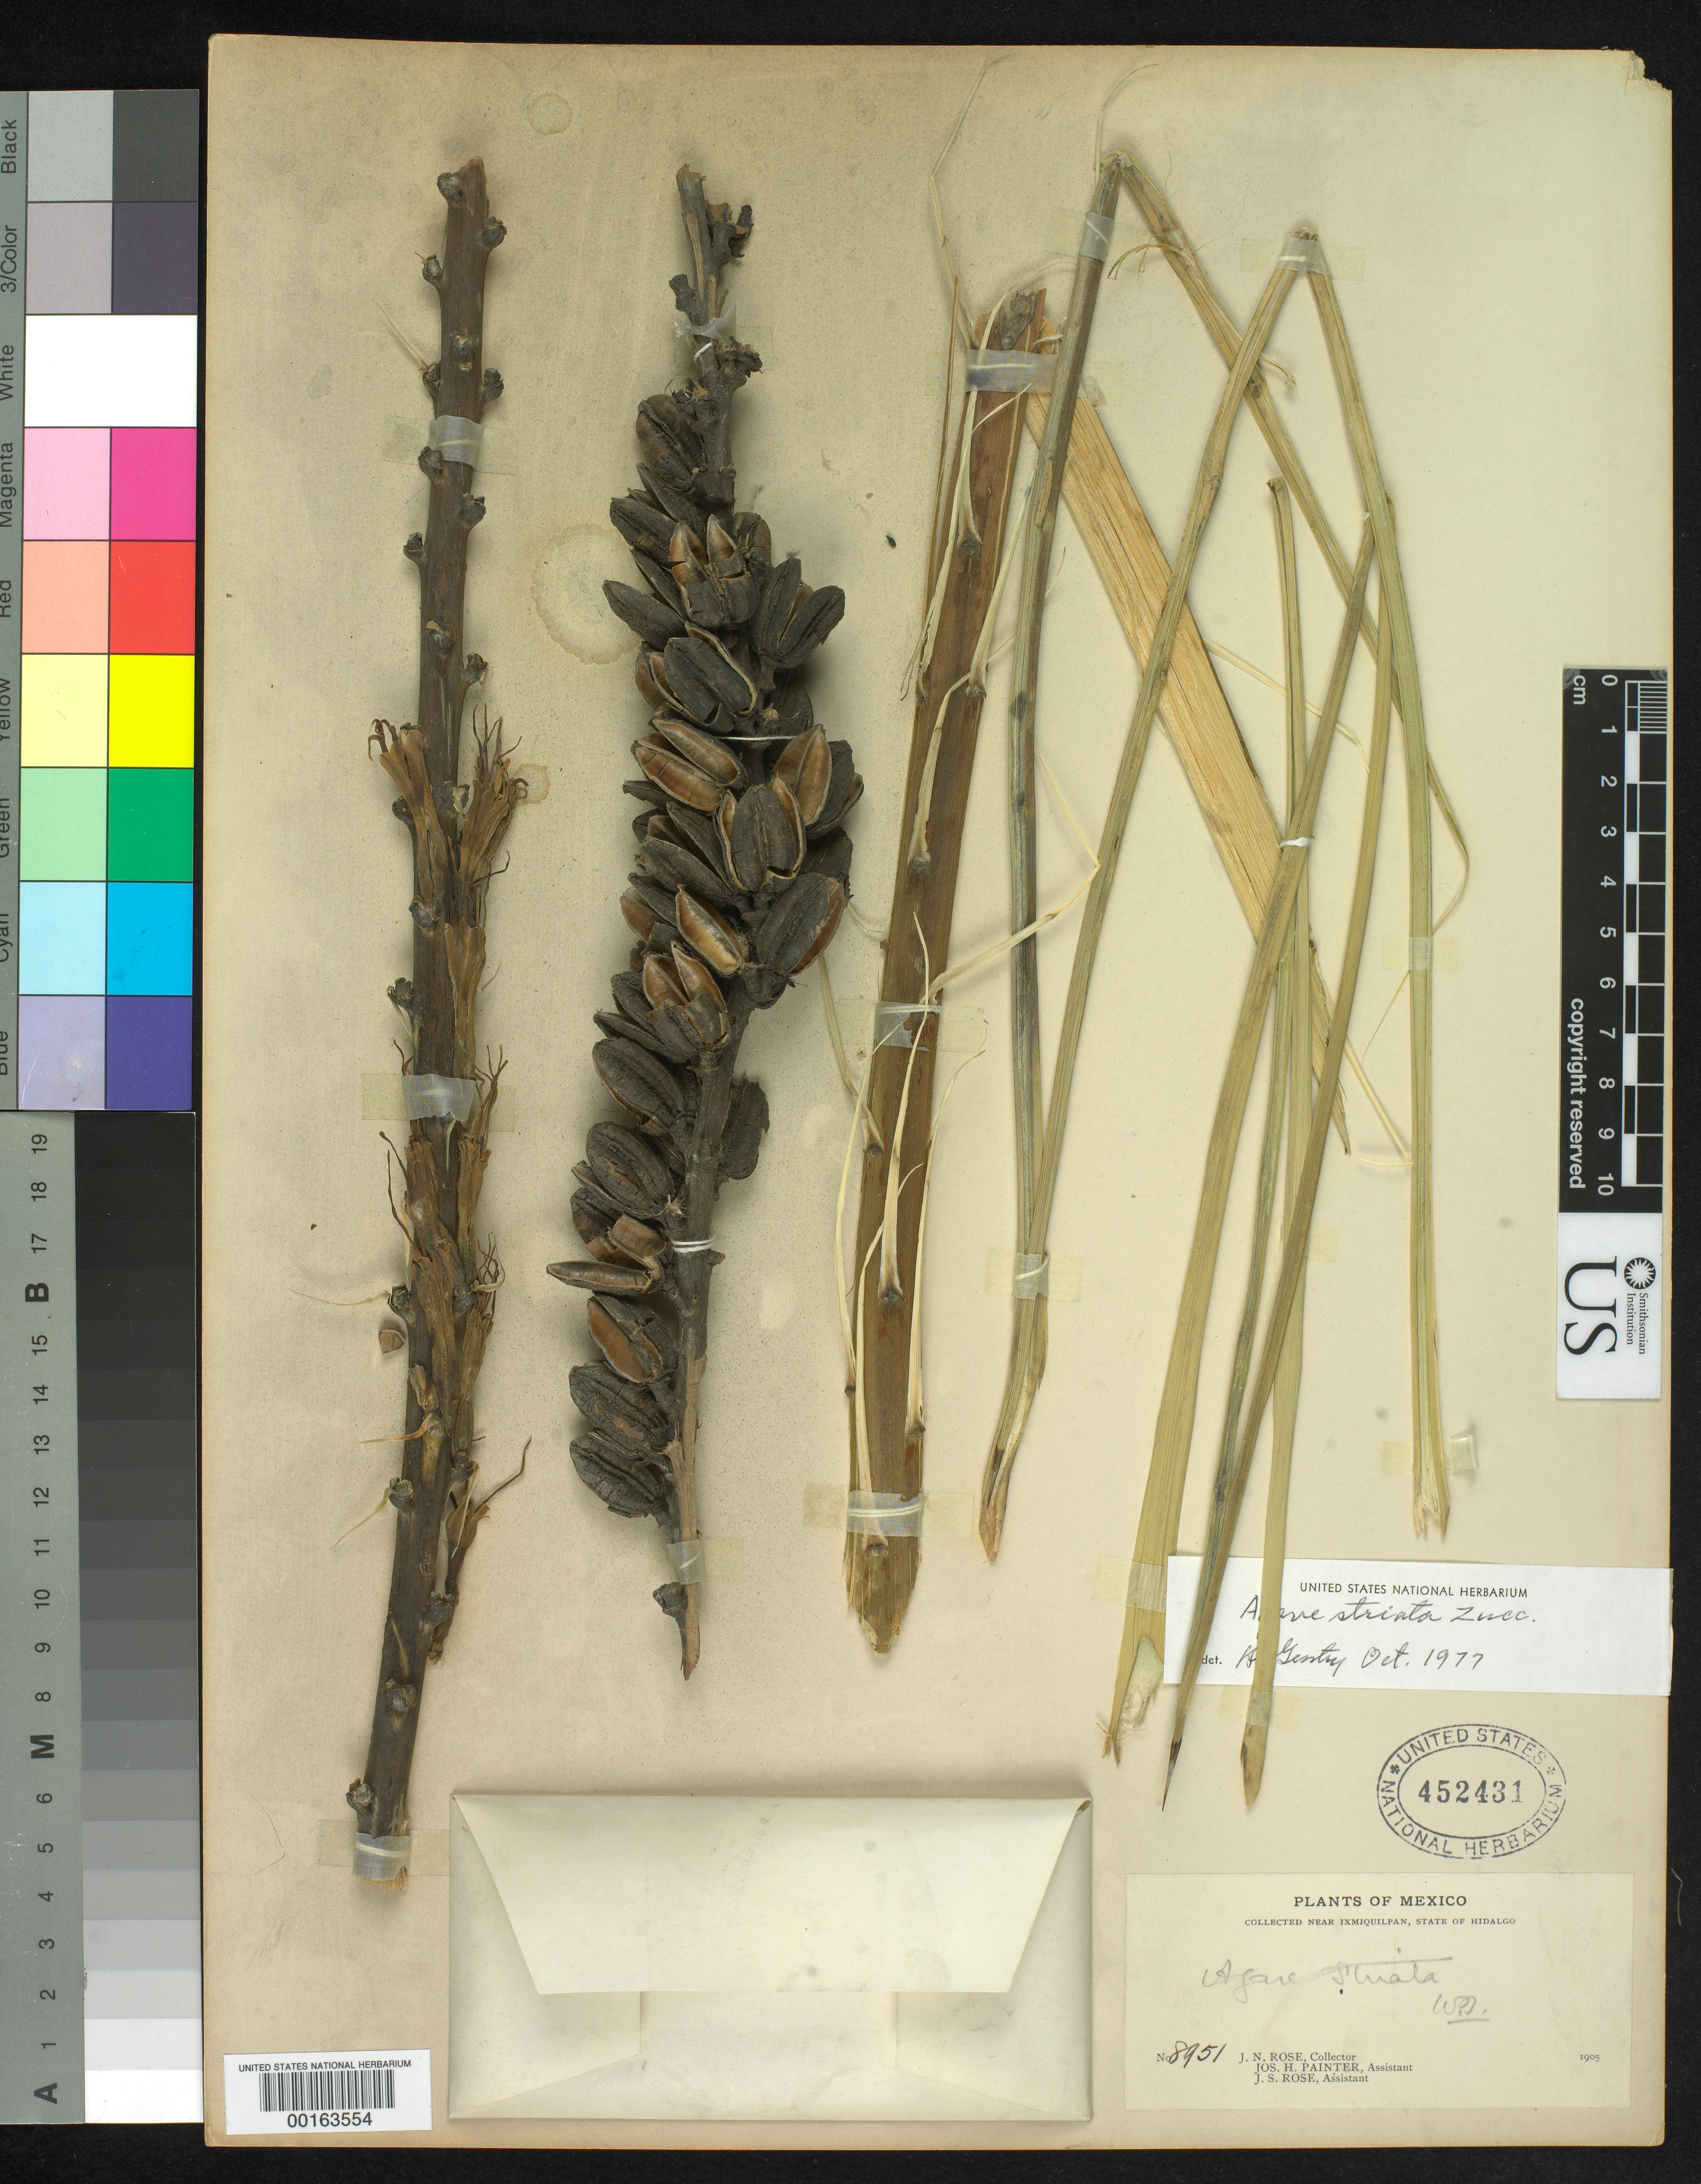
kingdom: Plantae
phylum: Tracheophyta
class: Liliopsida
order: Asparagales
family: Asparagaceae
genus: Agave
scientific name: Agave striata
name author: Zucc.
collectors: J. N. Rose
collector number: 8951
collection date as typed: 1905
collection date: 1905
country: Mexico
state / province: Hidalgo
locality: Near Ixmiquilpan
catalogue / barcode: US 452431